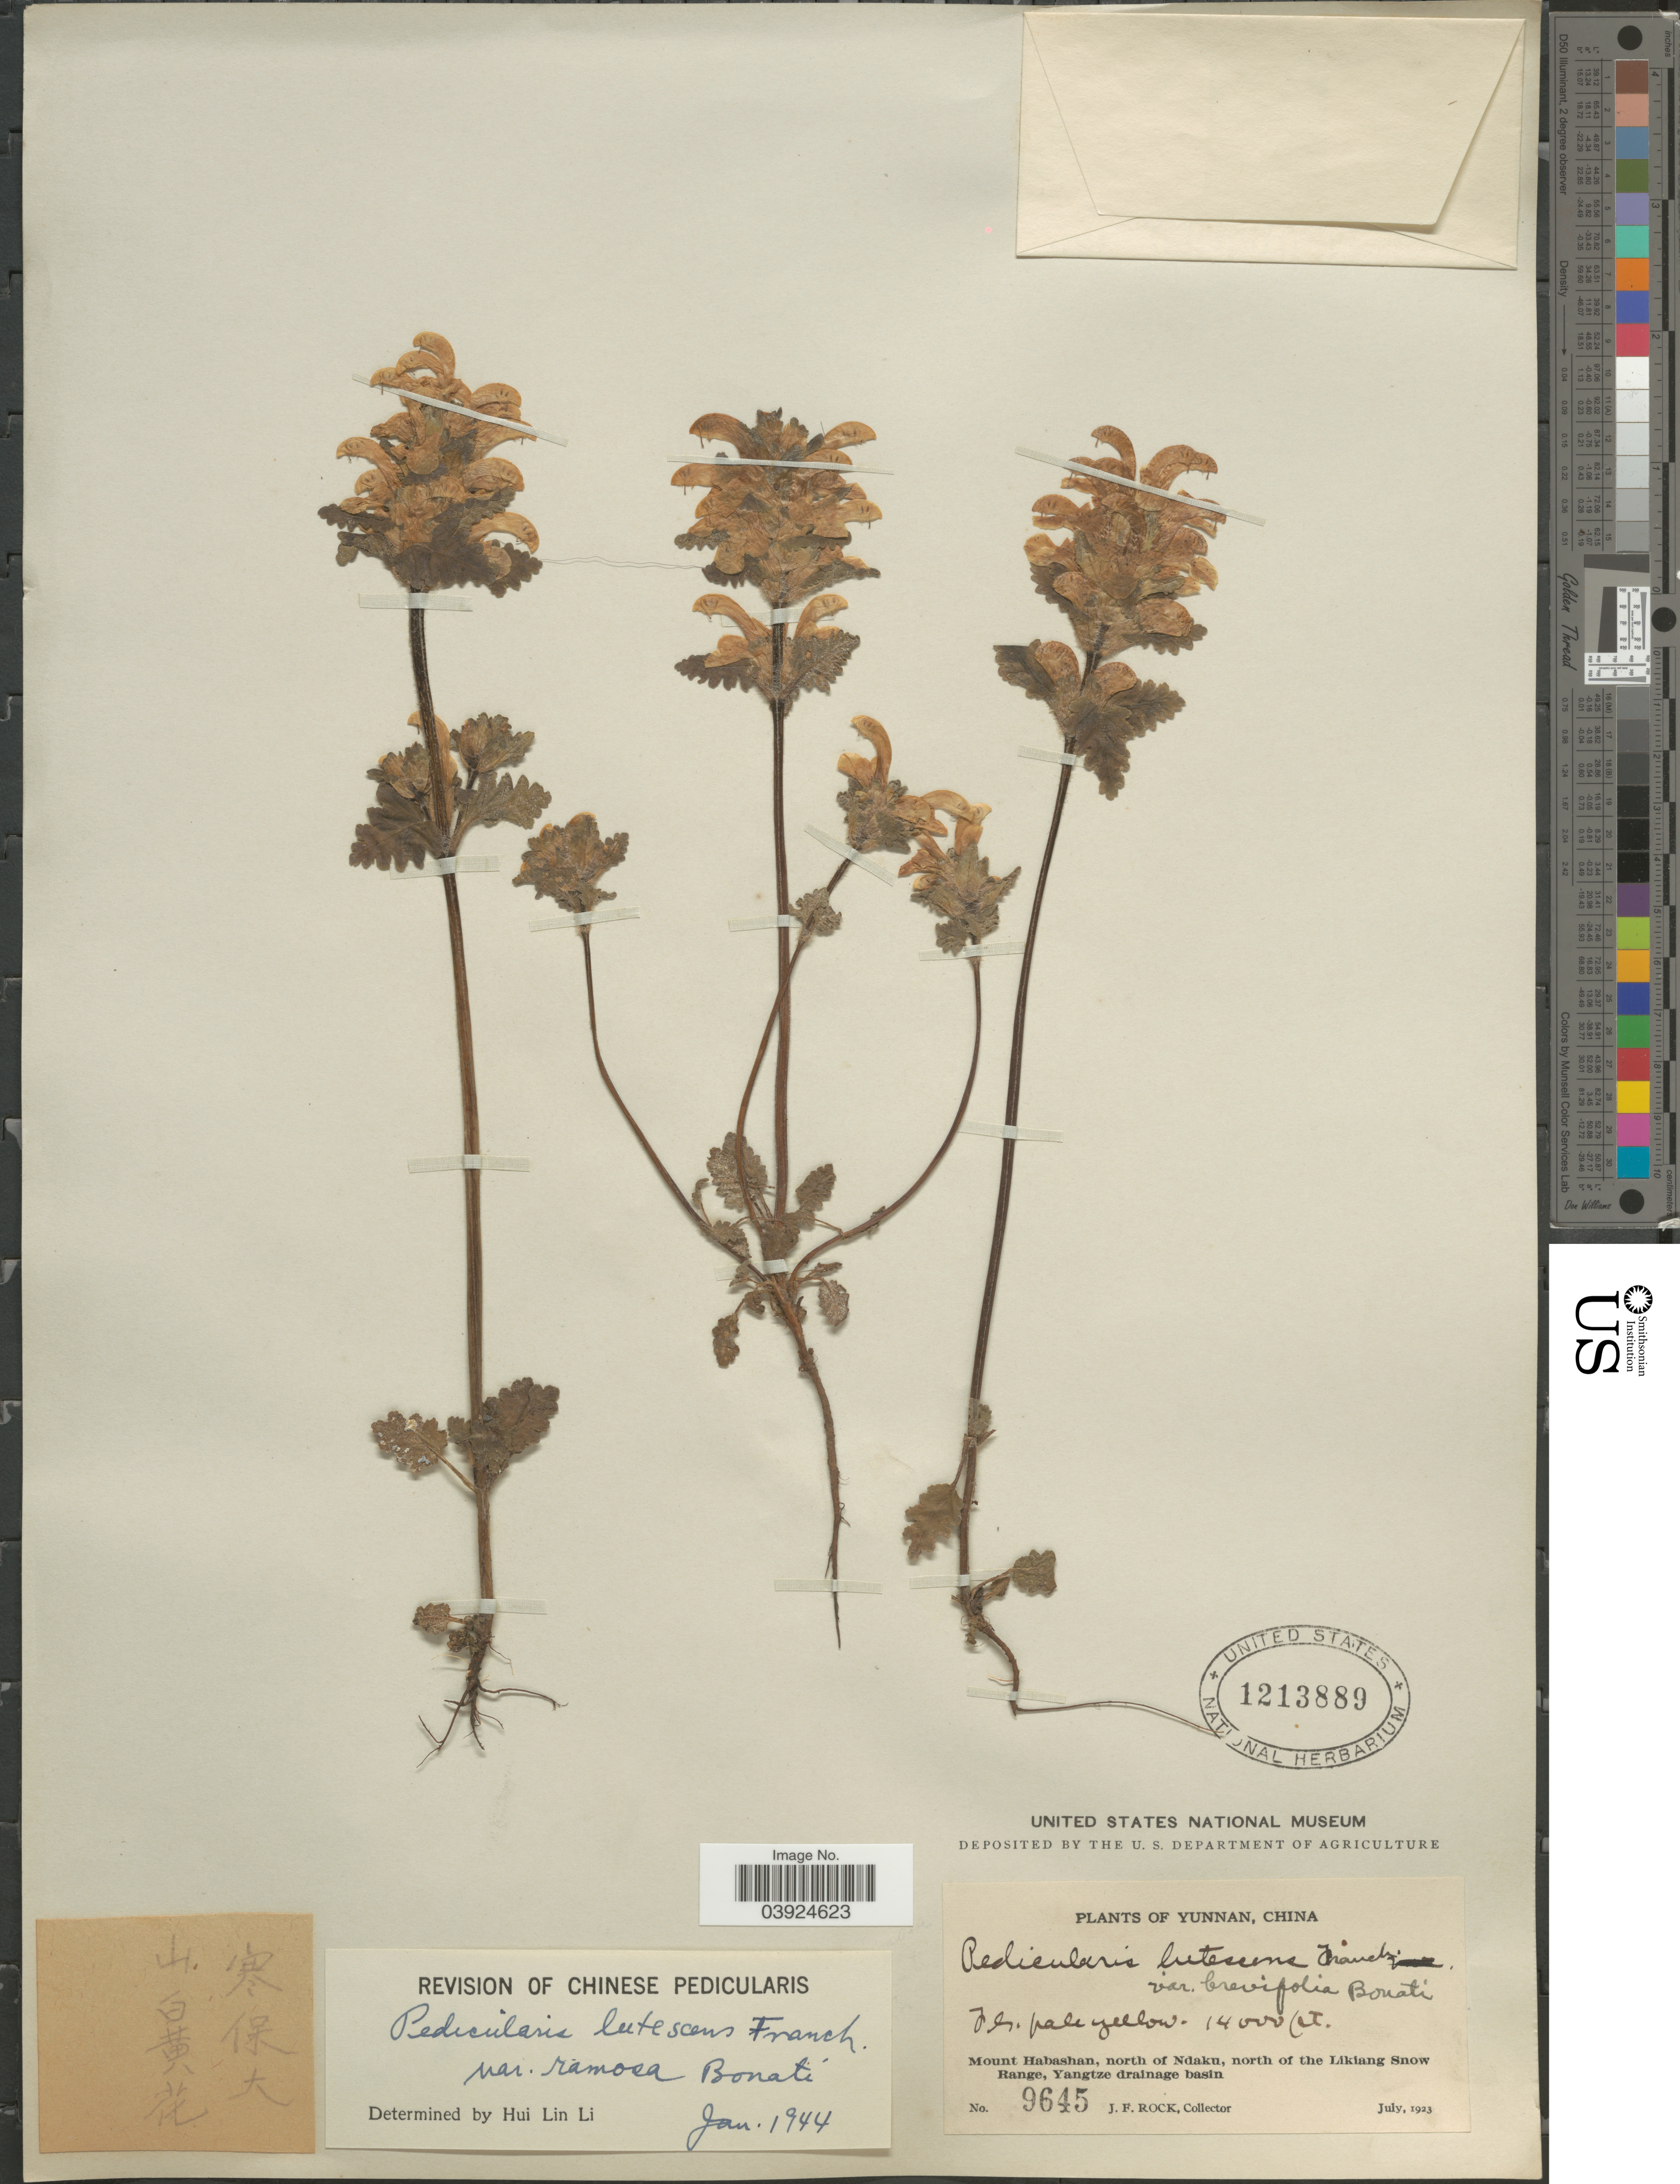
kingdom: Plantae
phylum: Tracheophyta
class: Magnoliopsida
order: Lamiales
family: Orobanchaceae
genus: Pedicularis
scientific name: Pedicularis lutescens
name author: Franch. & Maxim.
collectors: J. Rock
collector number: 9645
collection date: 1923-07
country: China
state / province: Yunnan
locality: Mount Habashan, north of Ndaku, north of the Likiang Snow Range, Yangtze drainage basin.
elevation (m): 4267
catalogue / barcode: US 1213889